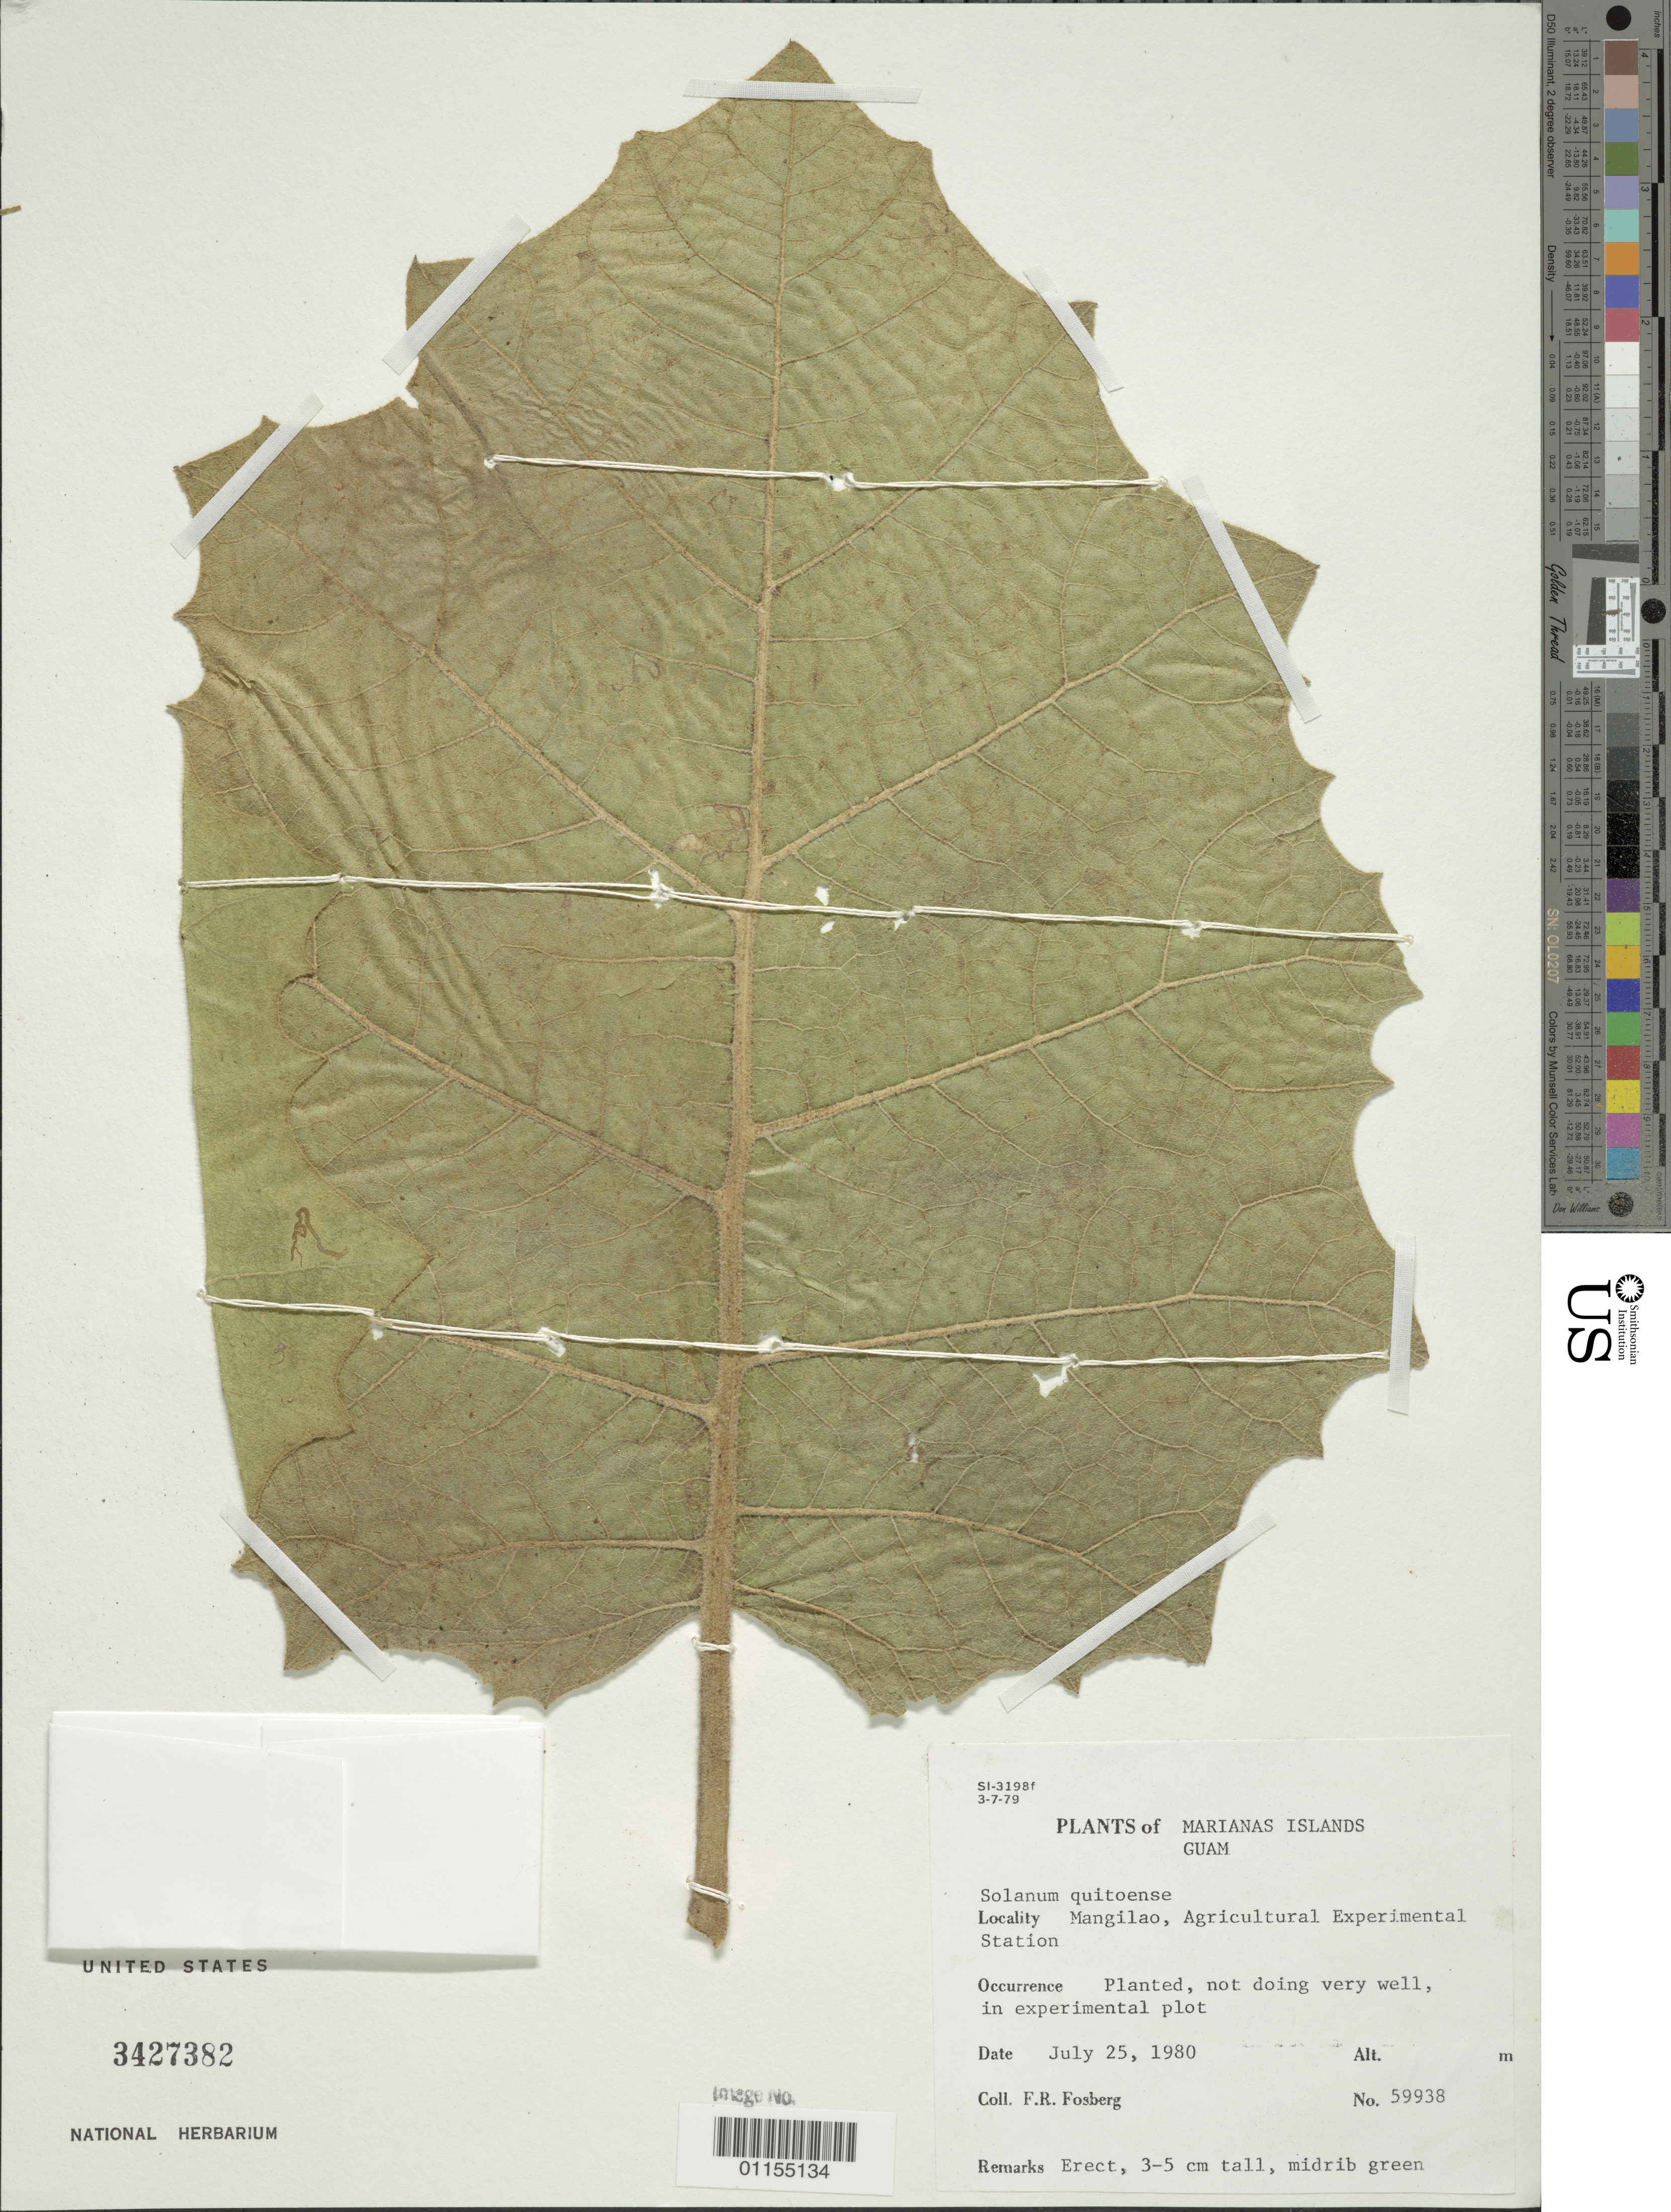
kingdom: Plantae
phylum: Tracheophyta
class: Magnoliopsida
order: Solanales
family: Solanaceae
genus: Solanum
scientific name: Solanum quitoense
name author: Lam.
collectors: F. R. Fosberg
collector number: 59938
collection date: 1980-07-25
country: Guam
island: Guam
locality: Mangilao, agricultural experimental station.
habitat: Planted in experimental plot.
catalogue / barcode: US 3427382